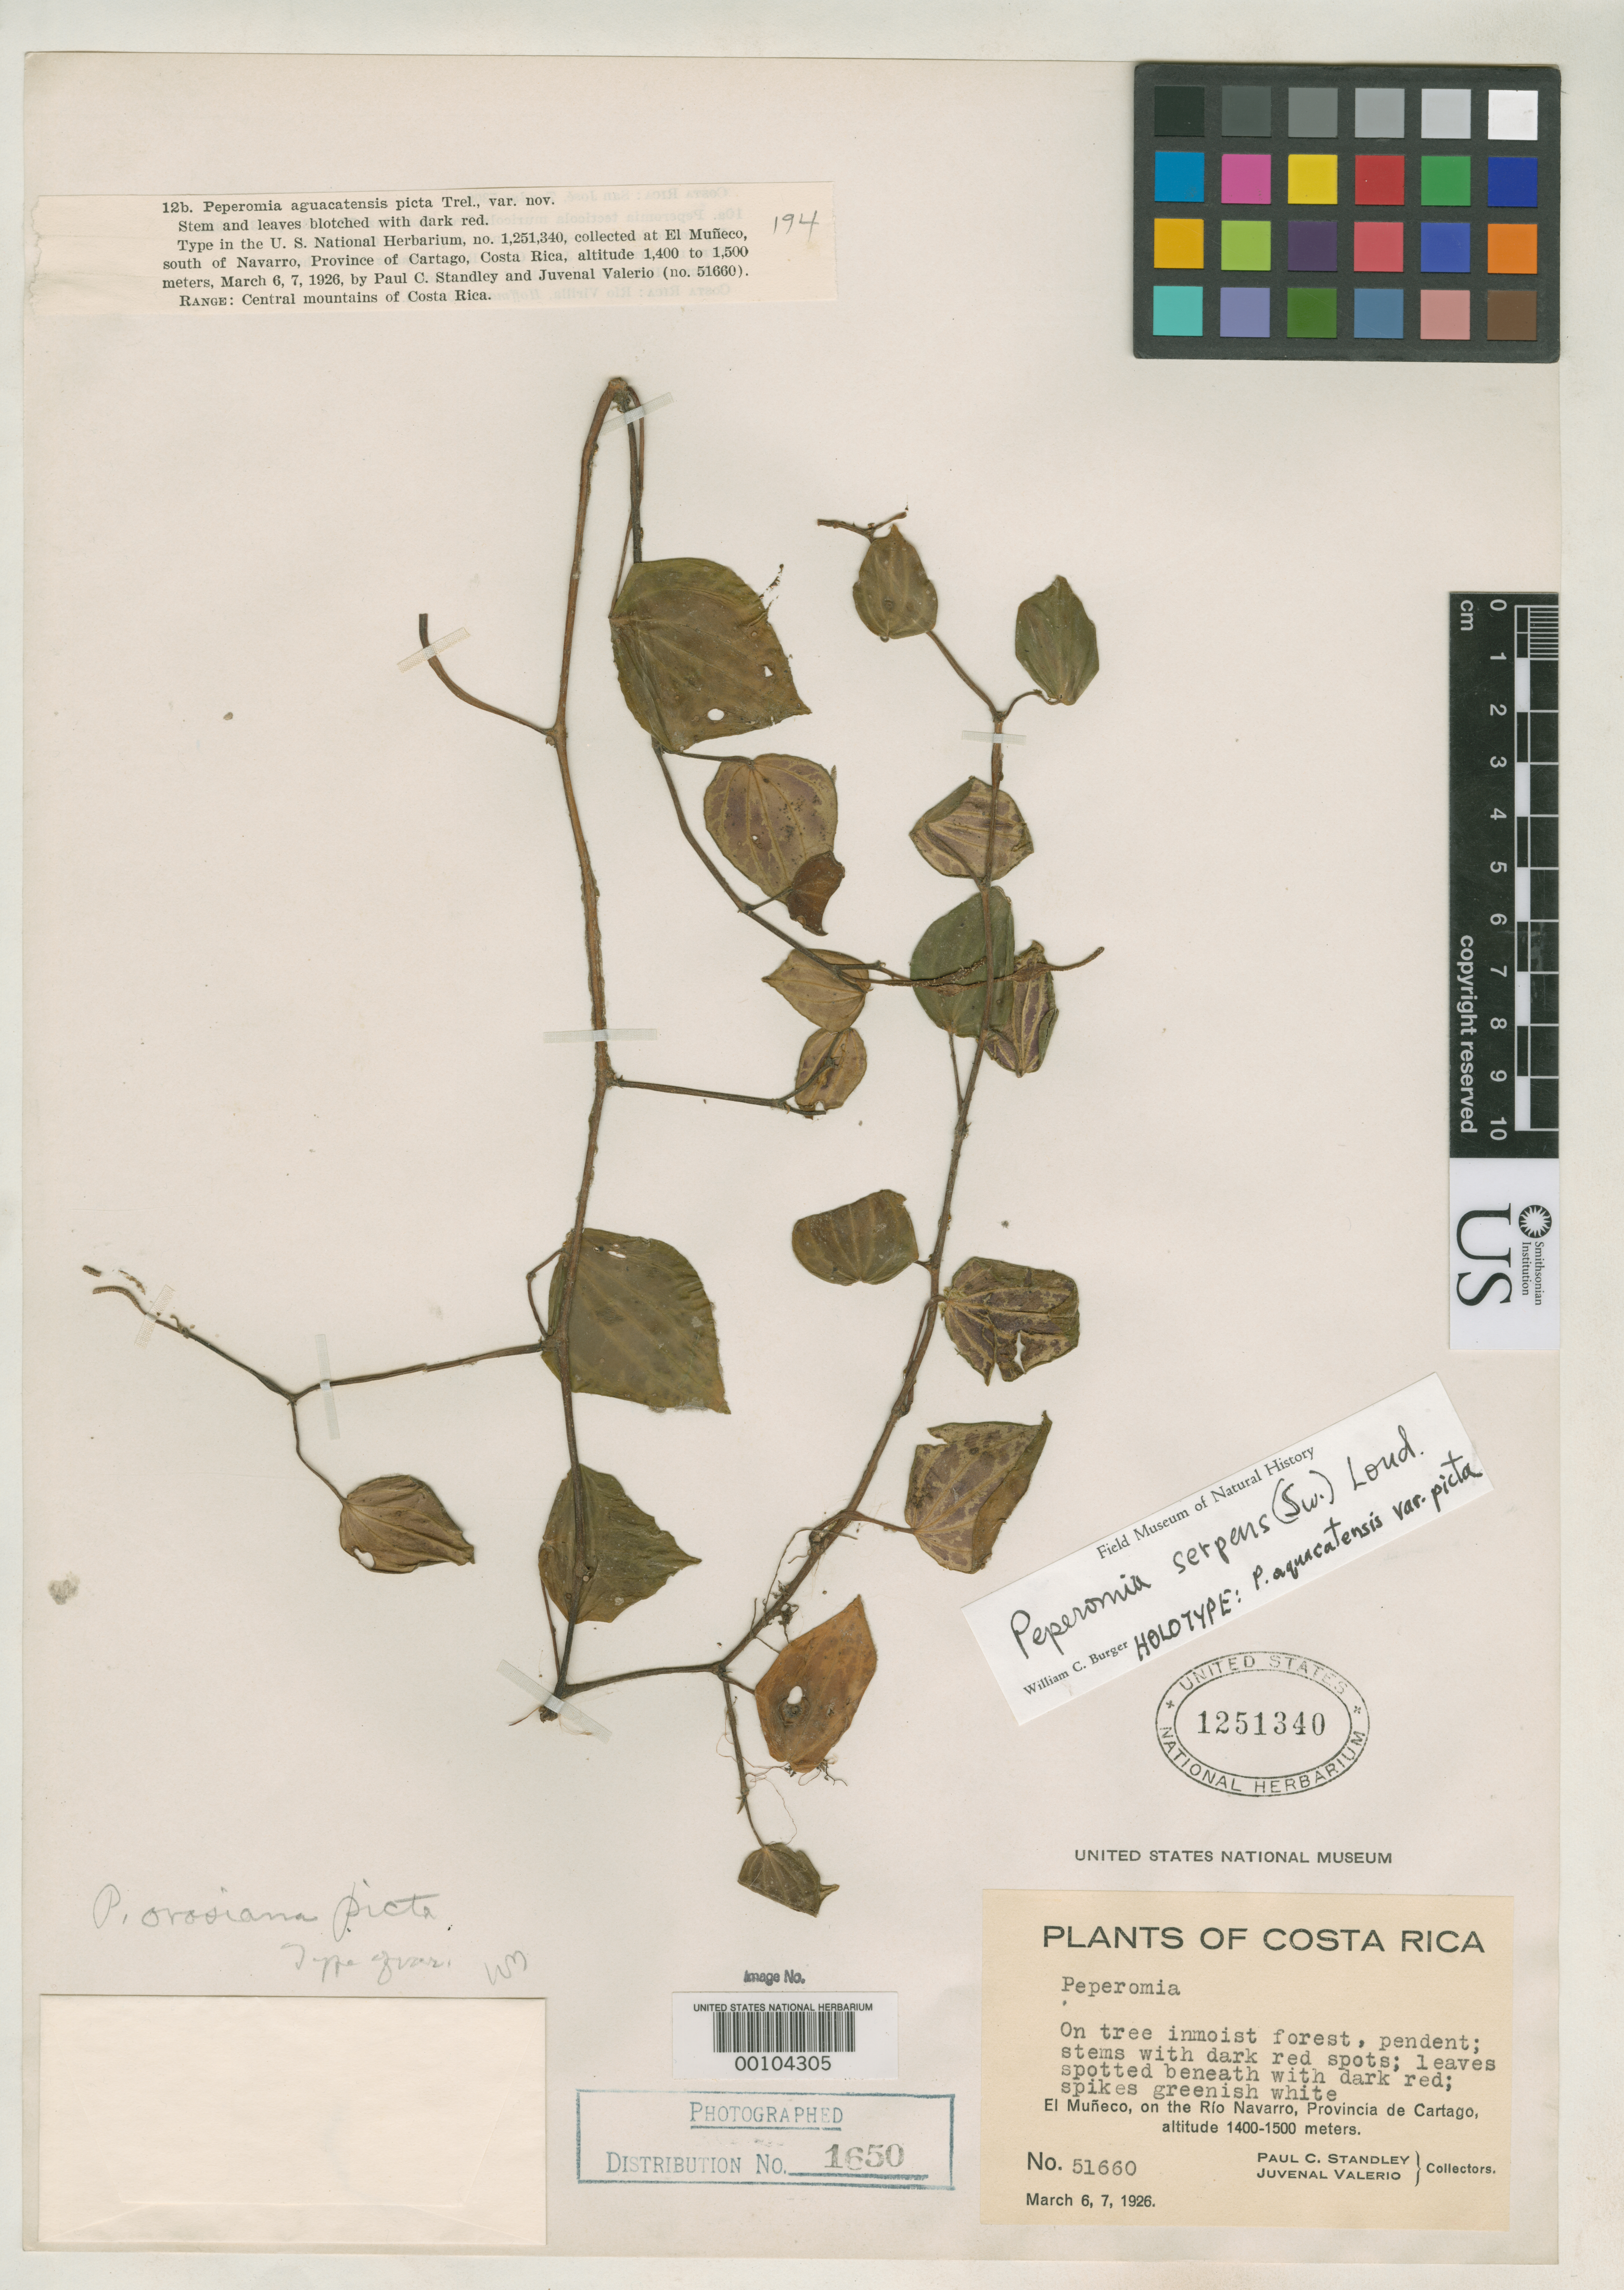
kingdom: Plantae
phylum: Tracheophyta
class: Magnoliopsida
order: Piperales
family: Piperaceae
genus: Peperomia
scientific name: Peperomia aguacatensis var. picta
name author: Trel.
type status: Holotype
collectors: P. C. Standley & J. Valerio R.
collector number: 51660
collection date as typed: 06 Mar 1926 to 07 Mar 1926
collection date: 1926-03-06/1926-03-07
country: Costa Rica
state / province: Cartago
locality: El Muneco, on Rio Navarro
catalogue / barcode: US 1251340